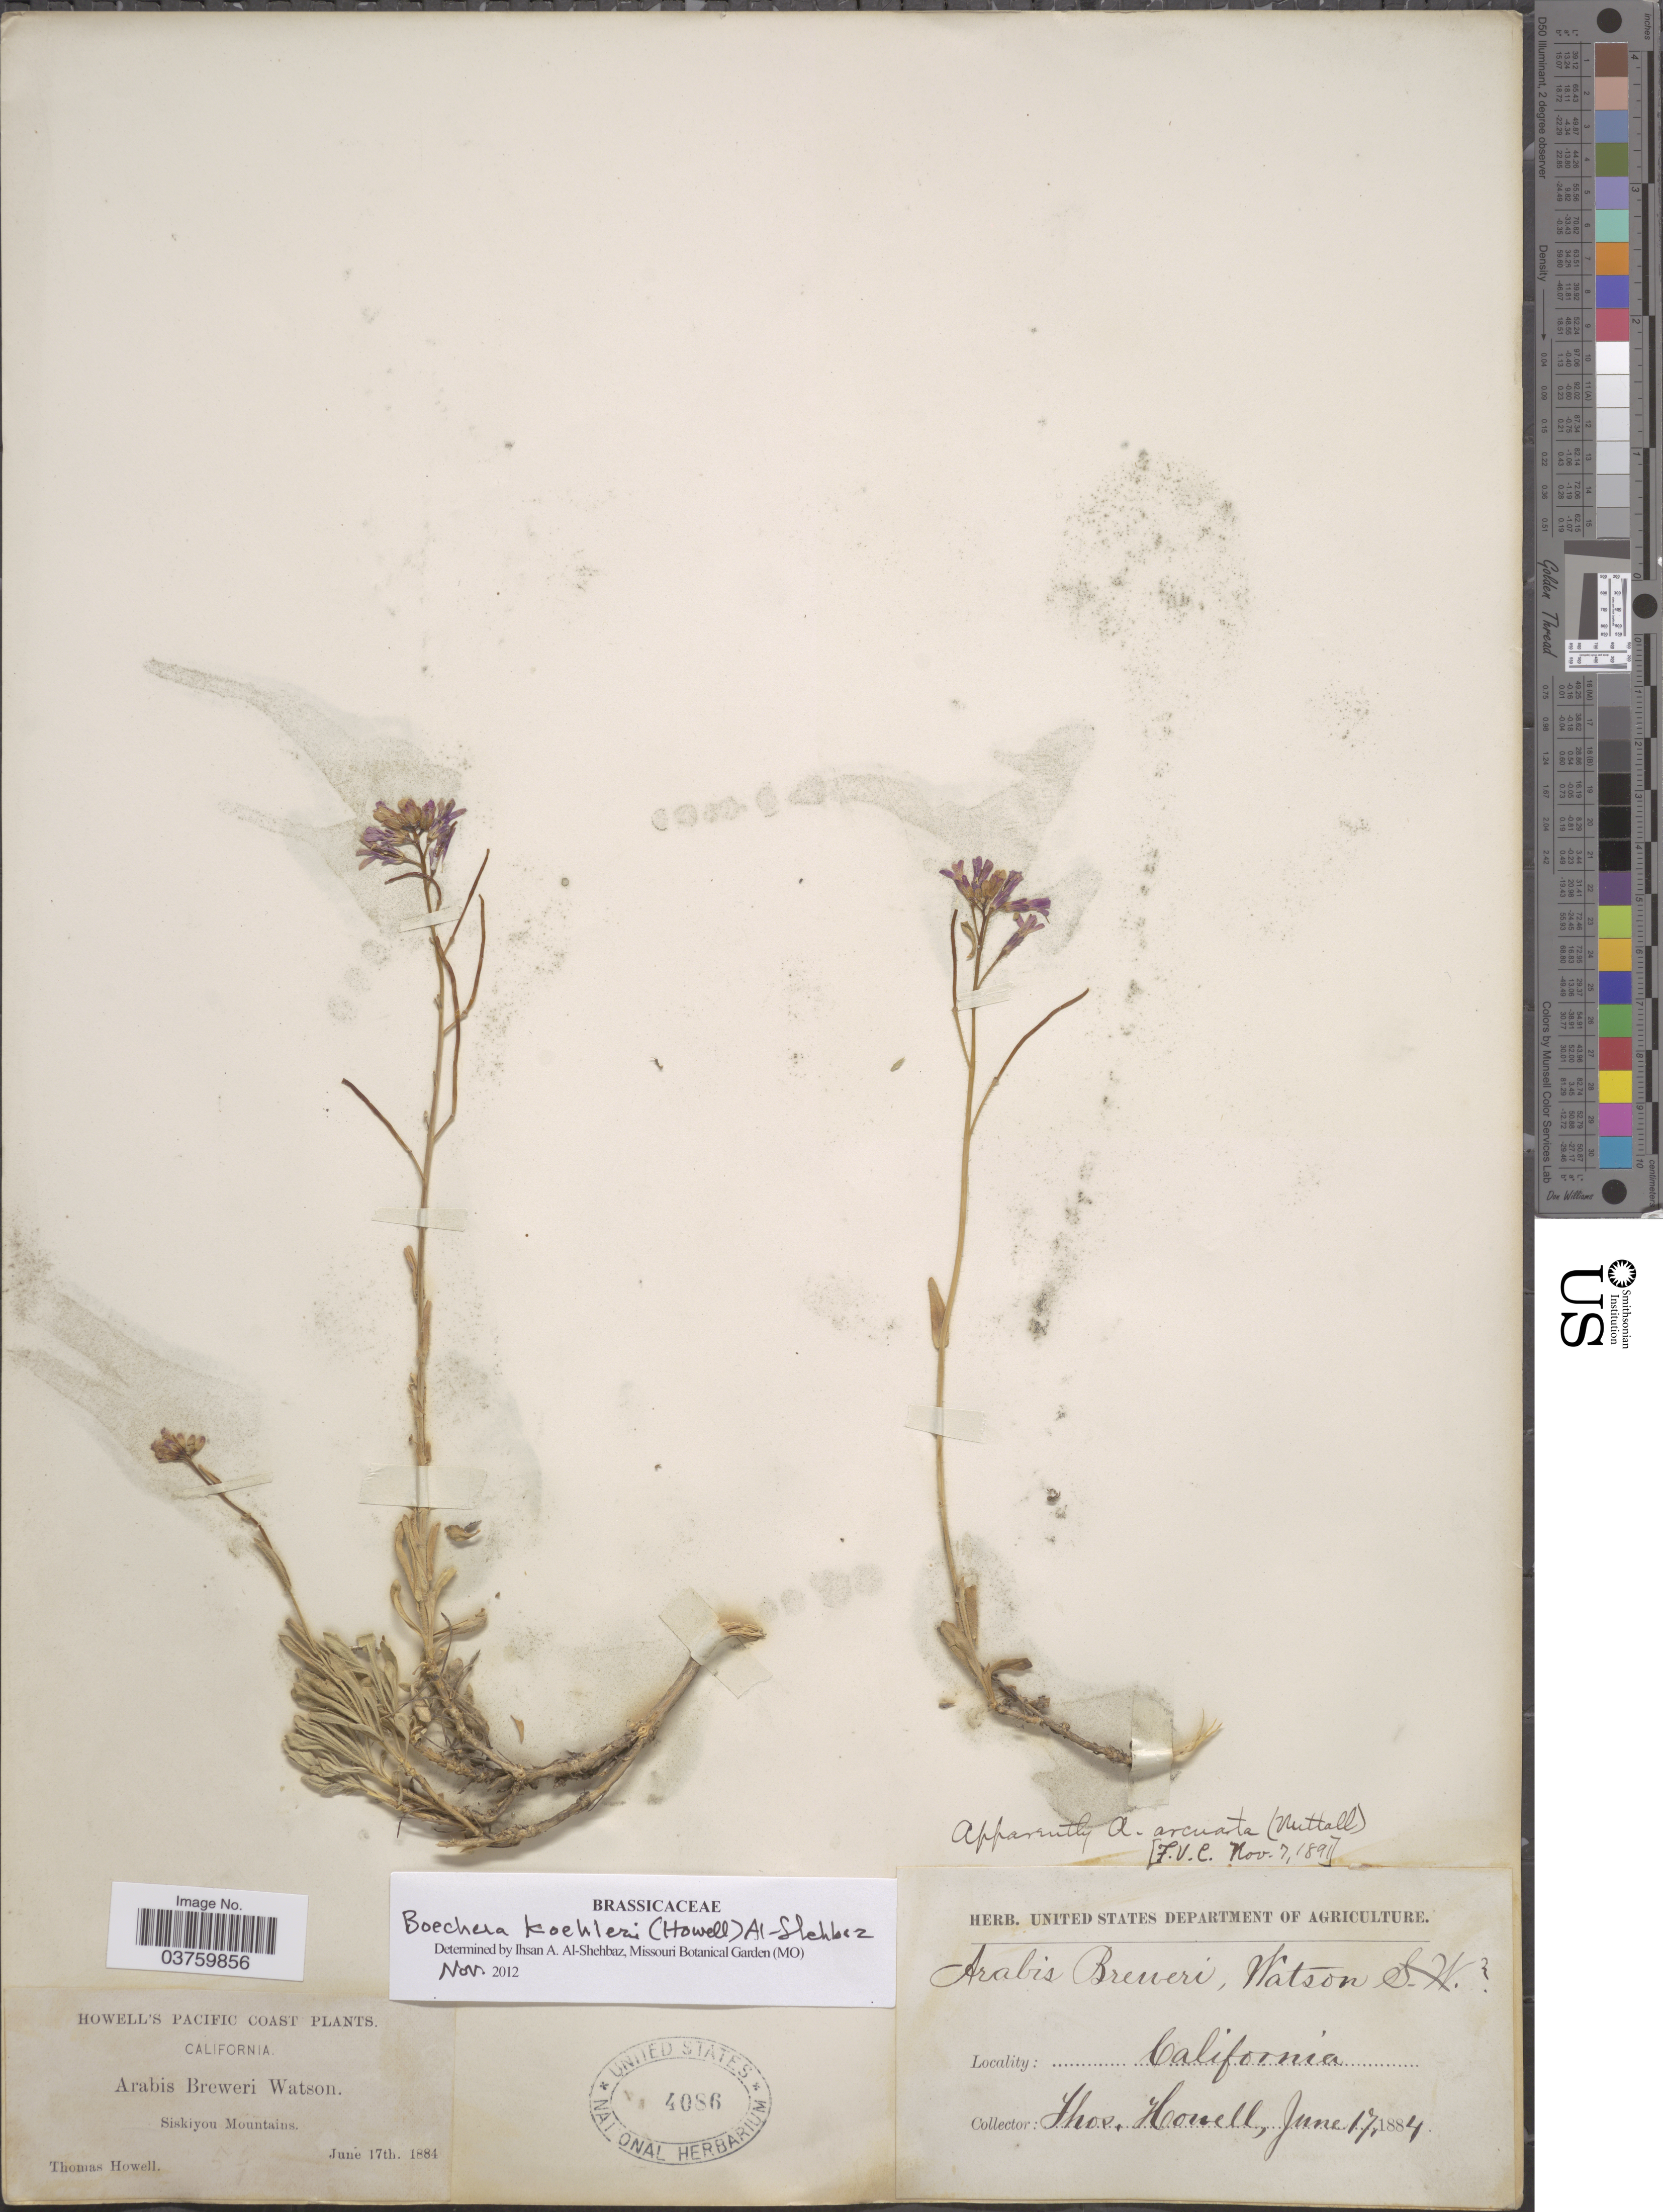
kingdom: Plantae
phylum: Tracheophyta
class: Magnoliopsida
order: Brassicales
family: Brassicaceae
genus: Boechera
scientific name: Boechera koehleri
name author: (Howell) Al-Shehbaz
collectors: T. Howell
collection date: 1884-06-17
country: United States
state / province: California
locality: Pacific Coast. Siskiyou Mountains.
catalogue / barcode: US 4086